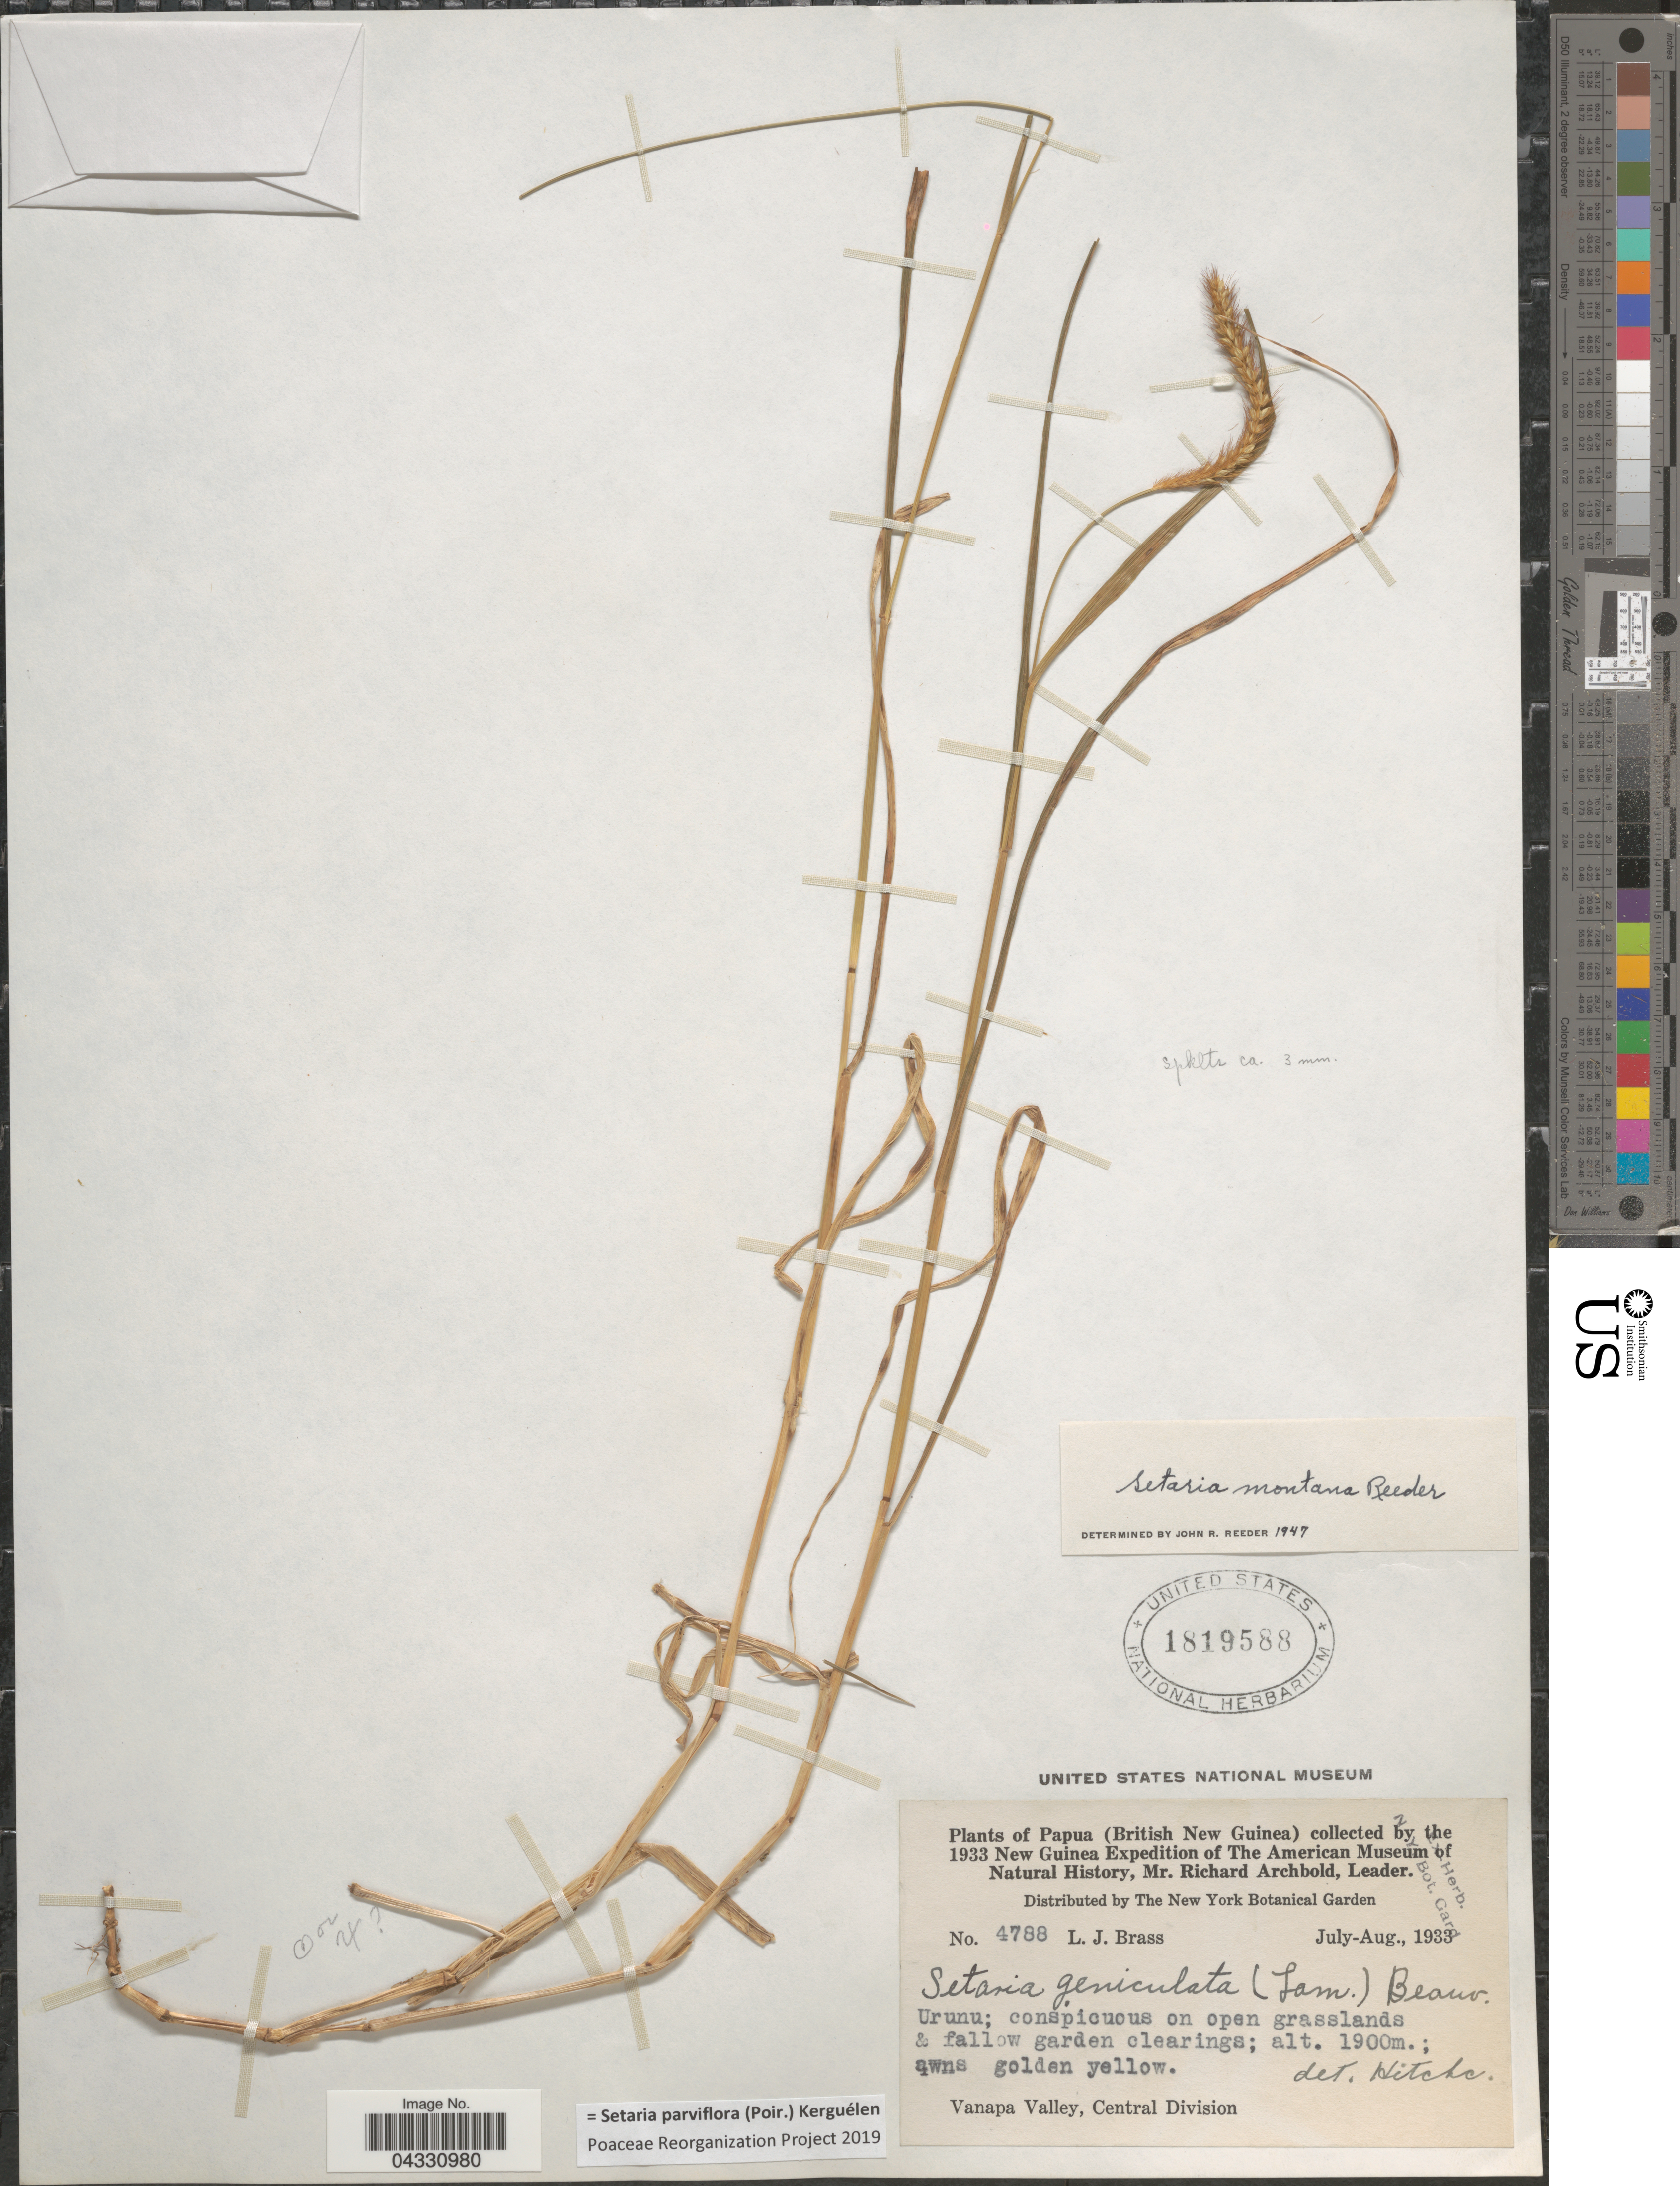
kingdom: Plantae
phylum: Tracheophyta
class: Liliopsida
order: Poales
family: Poaceae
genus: Setaria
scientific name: Setaria parviflora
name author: (Poir.) Kerguélen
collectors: L. J. Brass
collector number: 4788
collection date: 1933-07/1933-08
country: Papua New Guinea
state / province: Central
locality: Papua (British New Guinea) the 1933 New Guinea Expedition of The American Museum of Natural History. Urunu. Vanapa Valley, Central Division.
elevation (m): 1900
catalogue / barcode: US 1819588